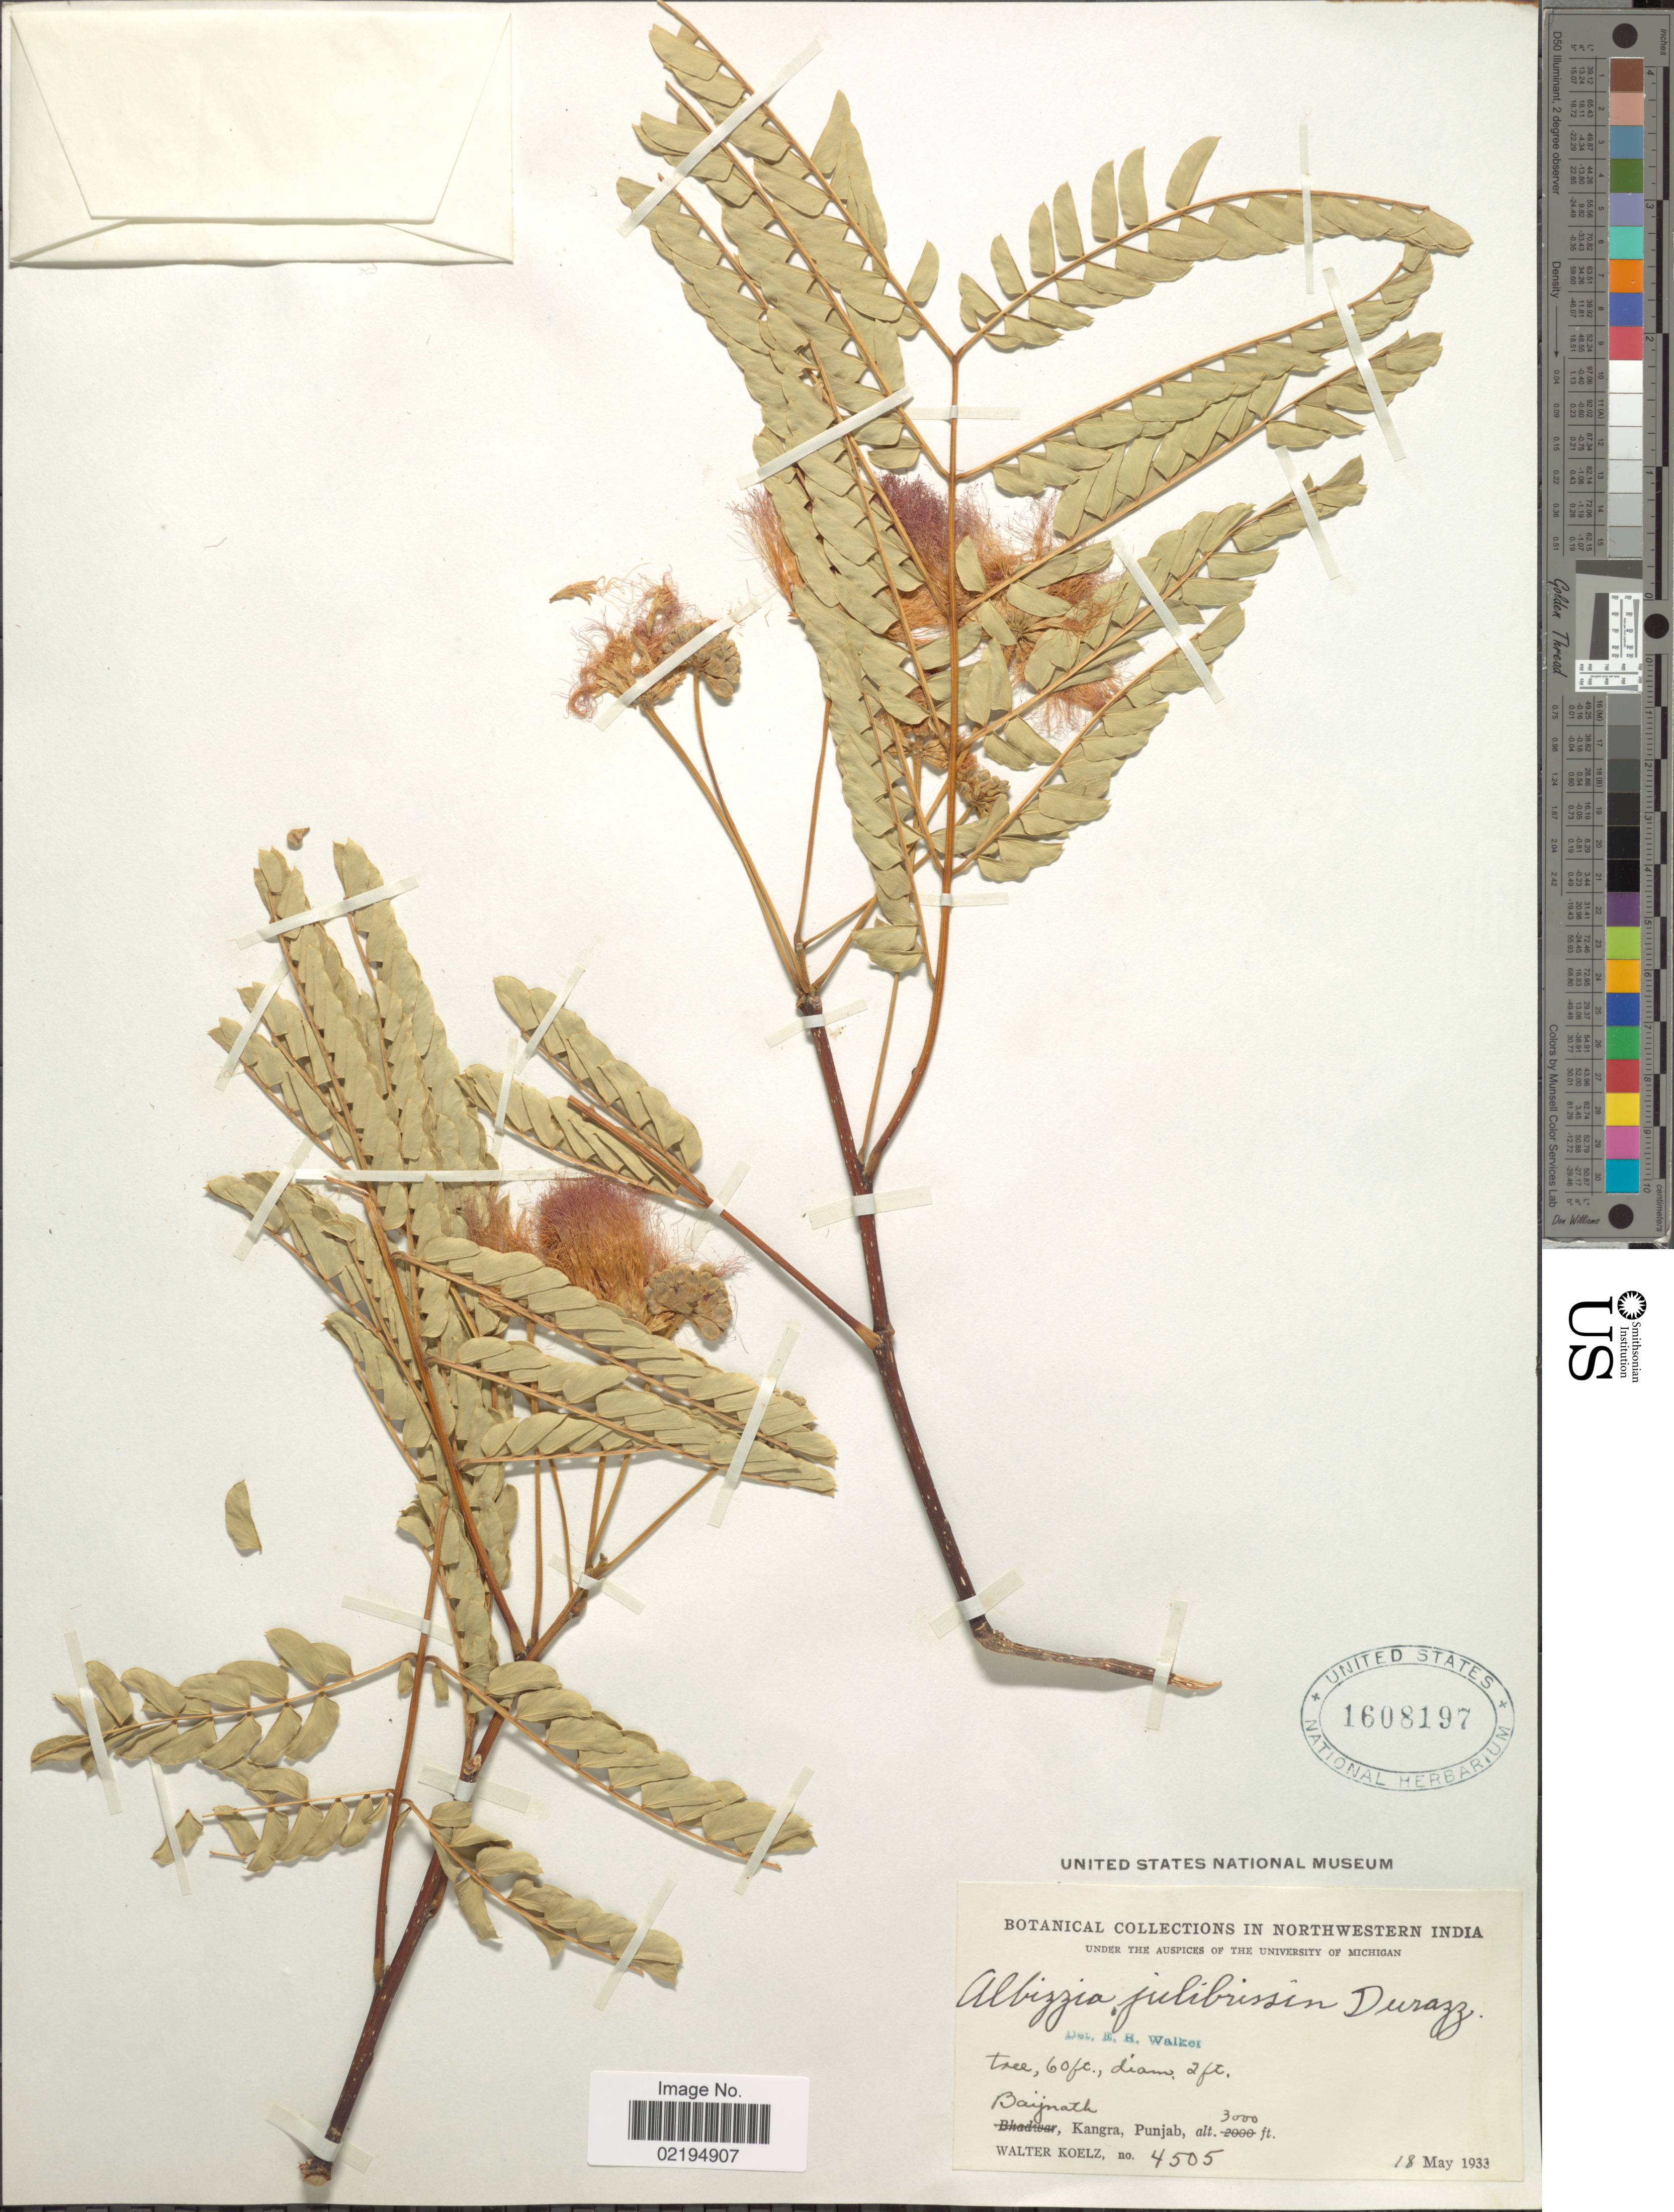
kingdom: Plantae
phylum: Tracheophyta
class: Magnoliopsida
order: Fabales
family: Fabaceae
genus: Albizia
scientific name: Albizia julibrissin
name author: Durazz.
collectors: W. N. Koelz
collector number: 4505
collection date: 1933-05-18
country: India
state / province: Himachal Pradesh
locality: Northwestern India, Baijnath, Kangra.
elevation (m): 914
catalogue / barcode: US 1608197